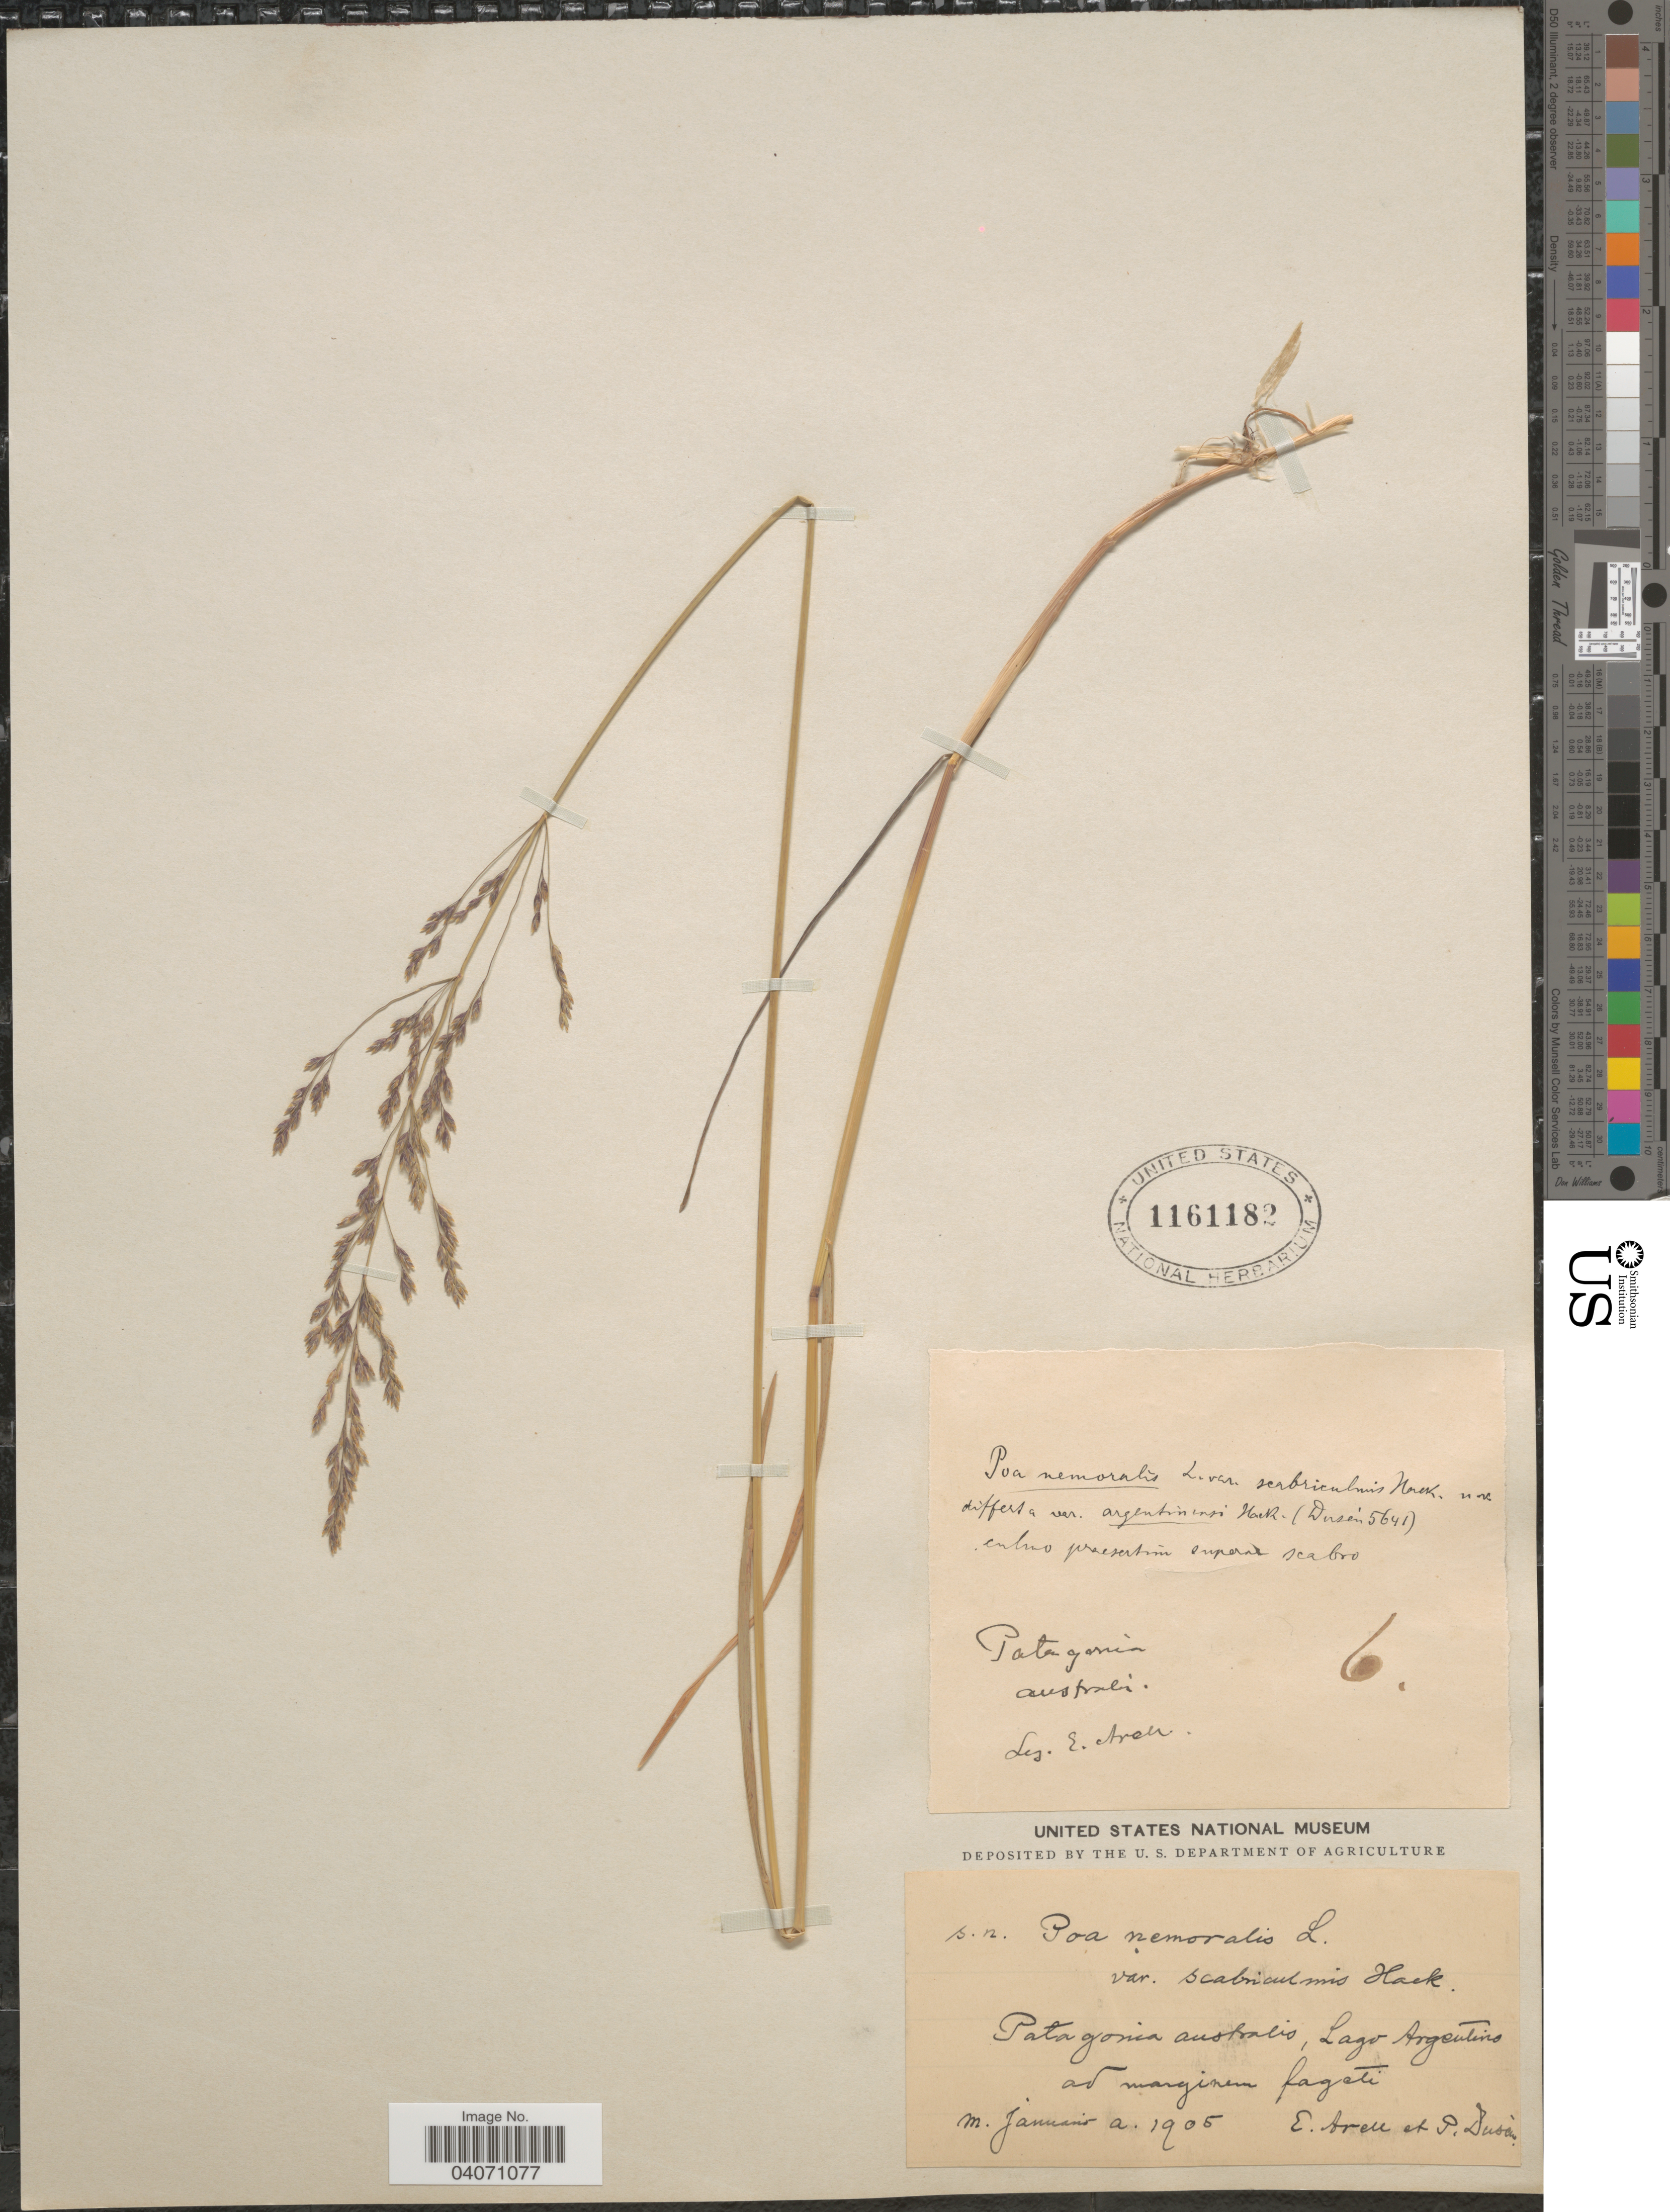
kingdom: Plantae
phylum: Tracheophyta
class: Liliopsida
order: Poales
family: Poaceae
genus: Poa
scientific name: Poa nemoralis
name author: L.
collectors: E. Arell & P. Dusén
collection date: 1905-01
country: Argentina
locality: Patagonia australis, Lago Argentino ad marginem fageti.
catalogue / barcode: US 1161182